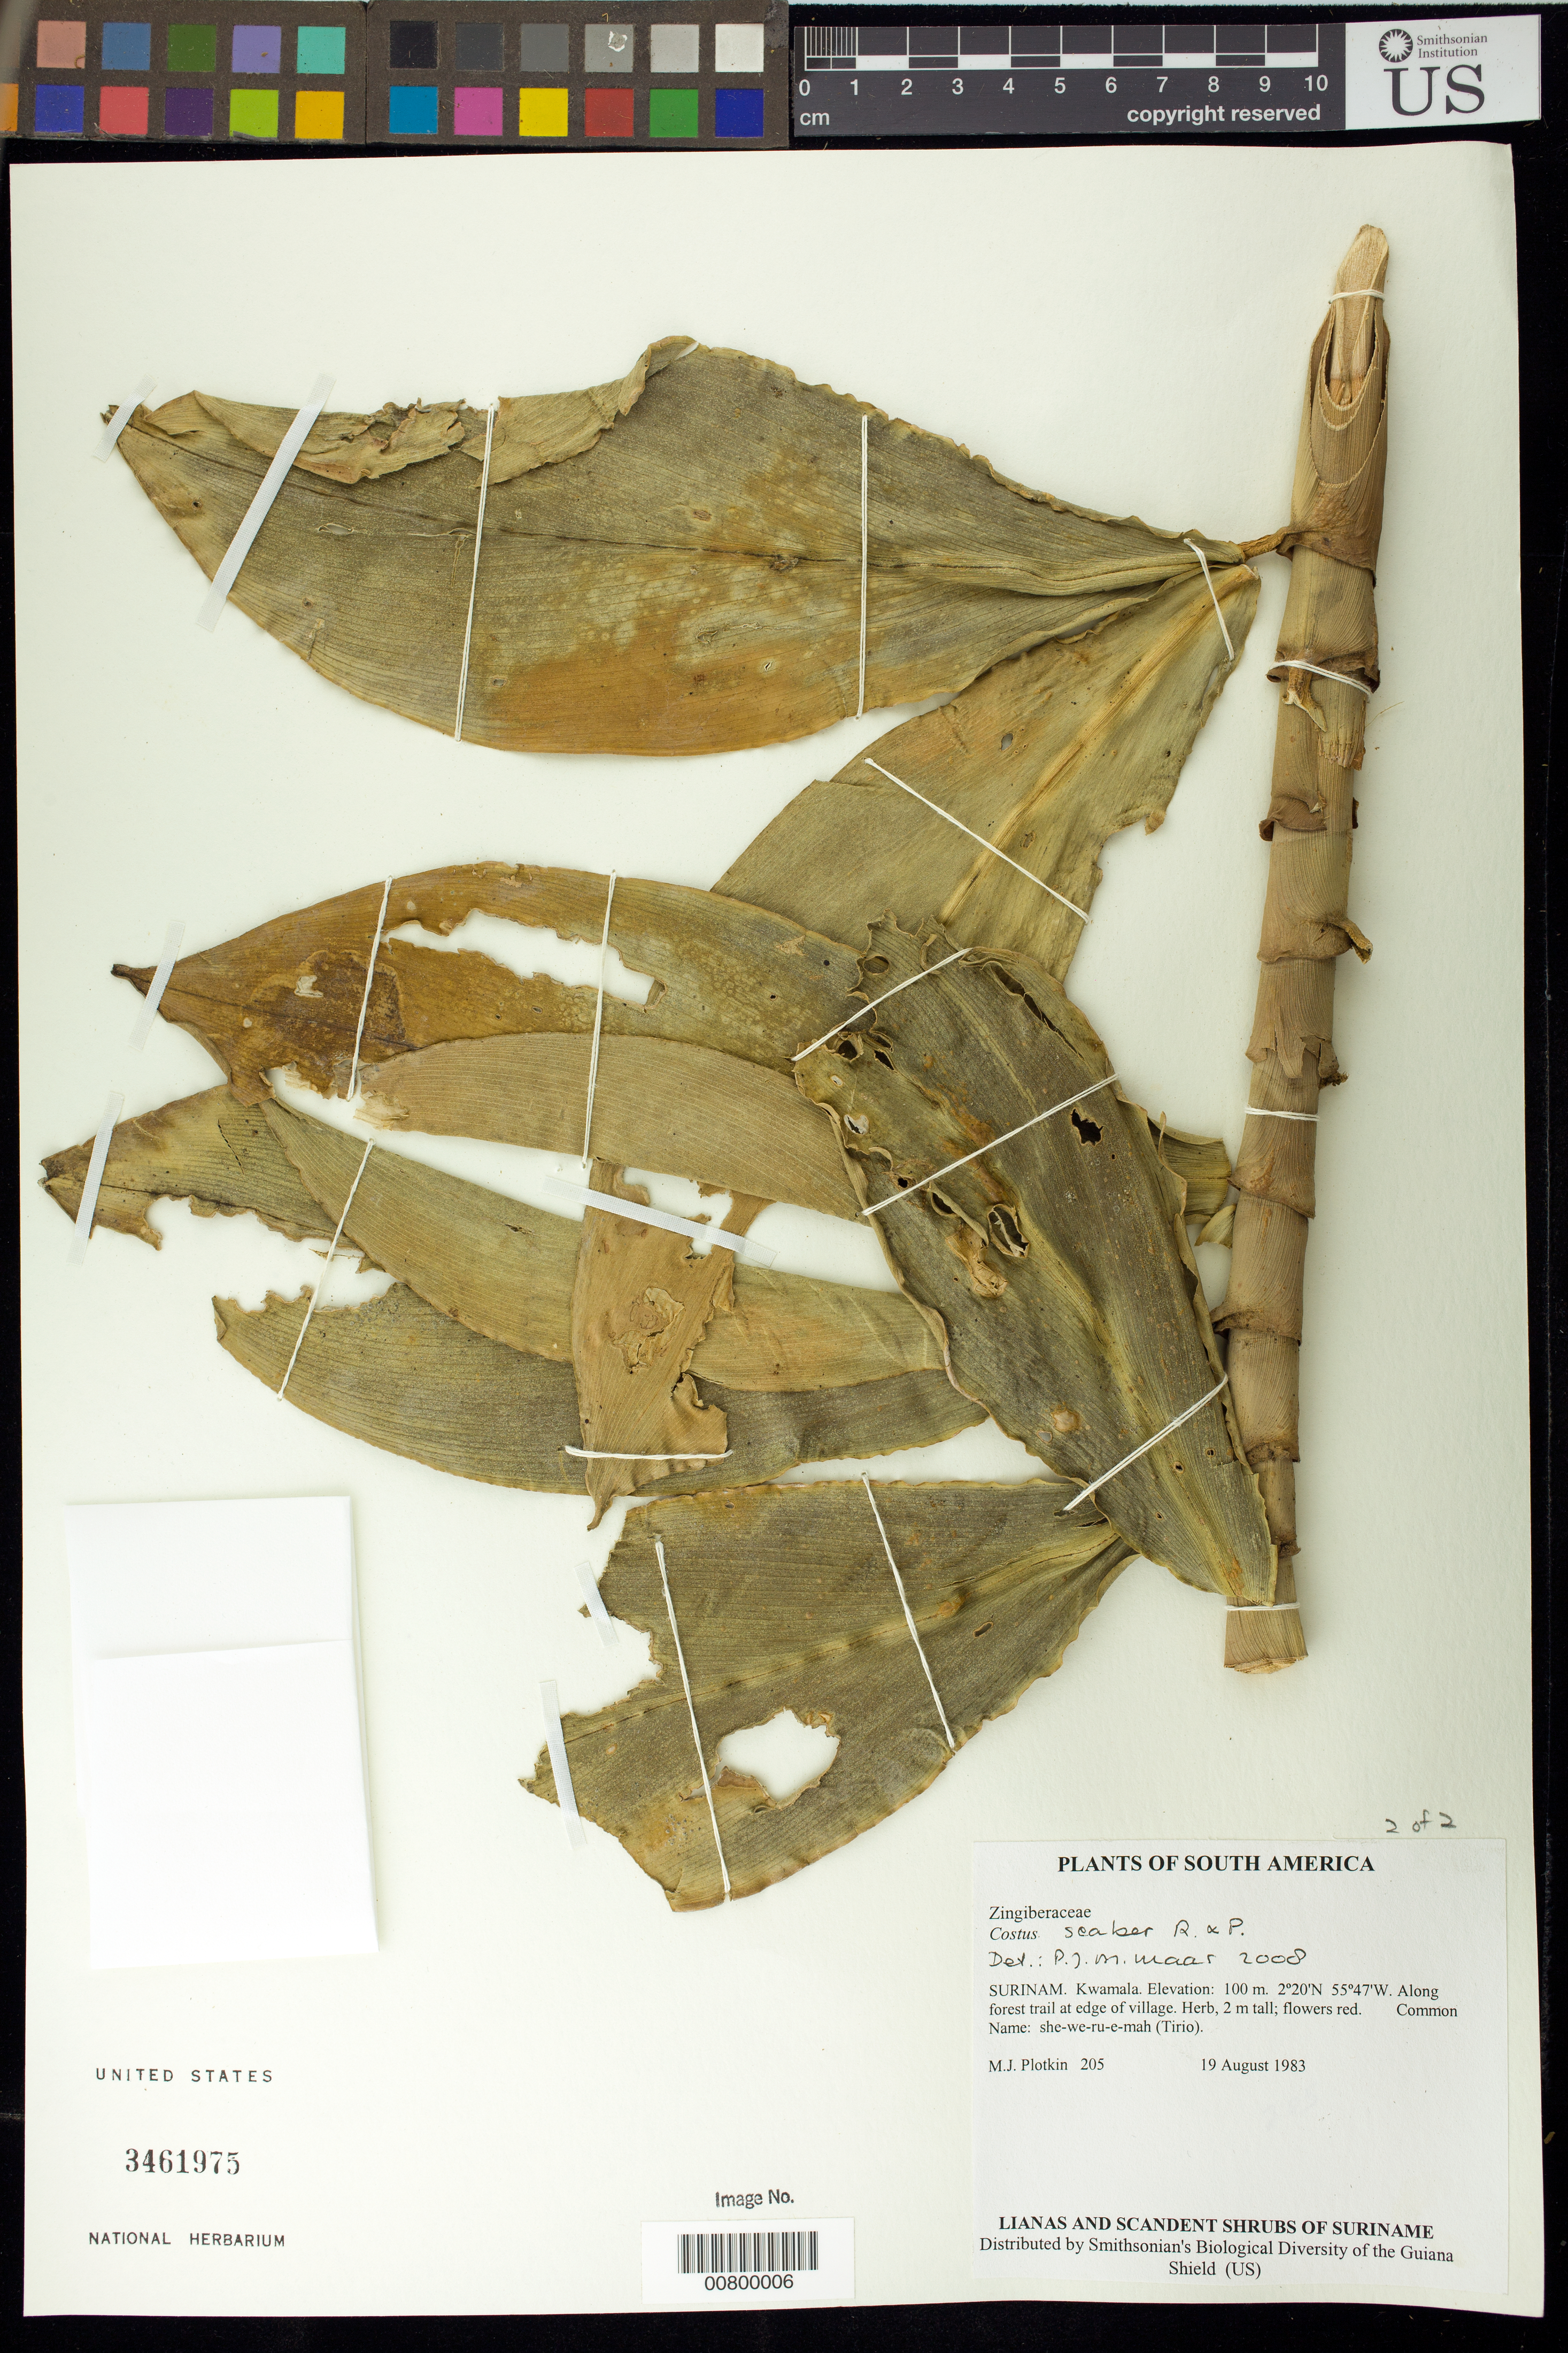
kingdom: Plantae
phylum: Tracheophyta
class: Liliopsida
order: Zingiberales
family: Costaceae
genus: Costus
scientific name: Costus scaber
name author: Ruiz & Pav.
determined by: Waas, P. J. M.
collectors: M. Plotkin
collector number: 205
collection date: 1983-08-19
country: Suriname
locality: Kwamala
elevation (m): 100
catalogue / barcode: US 3461975